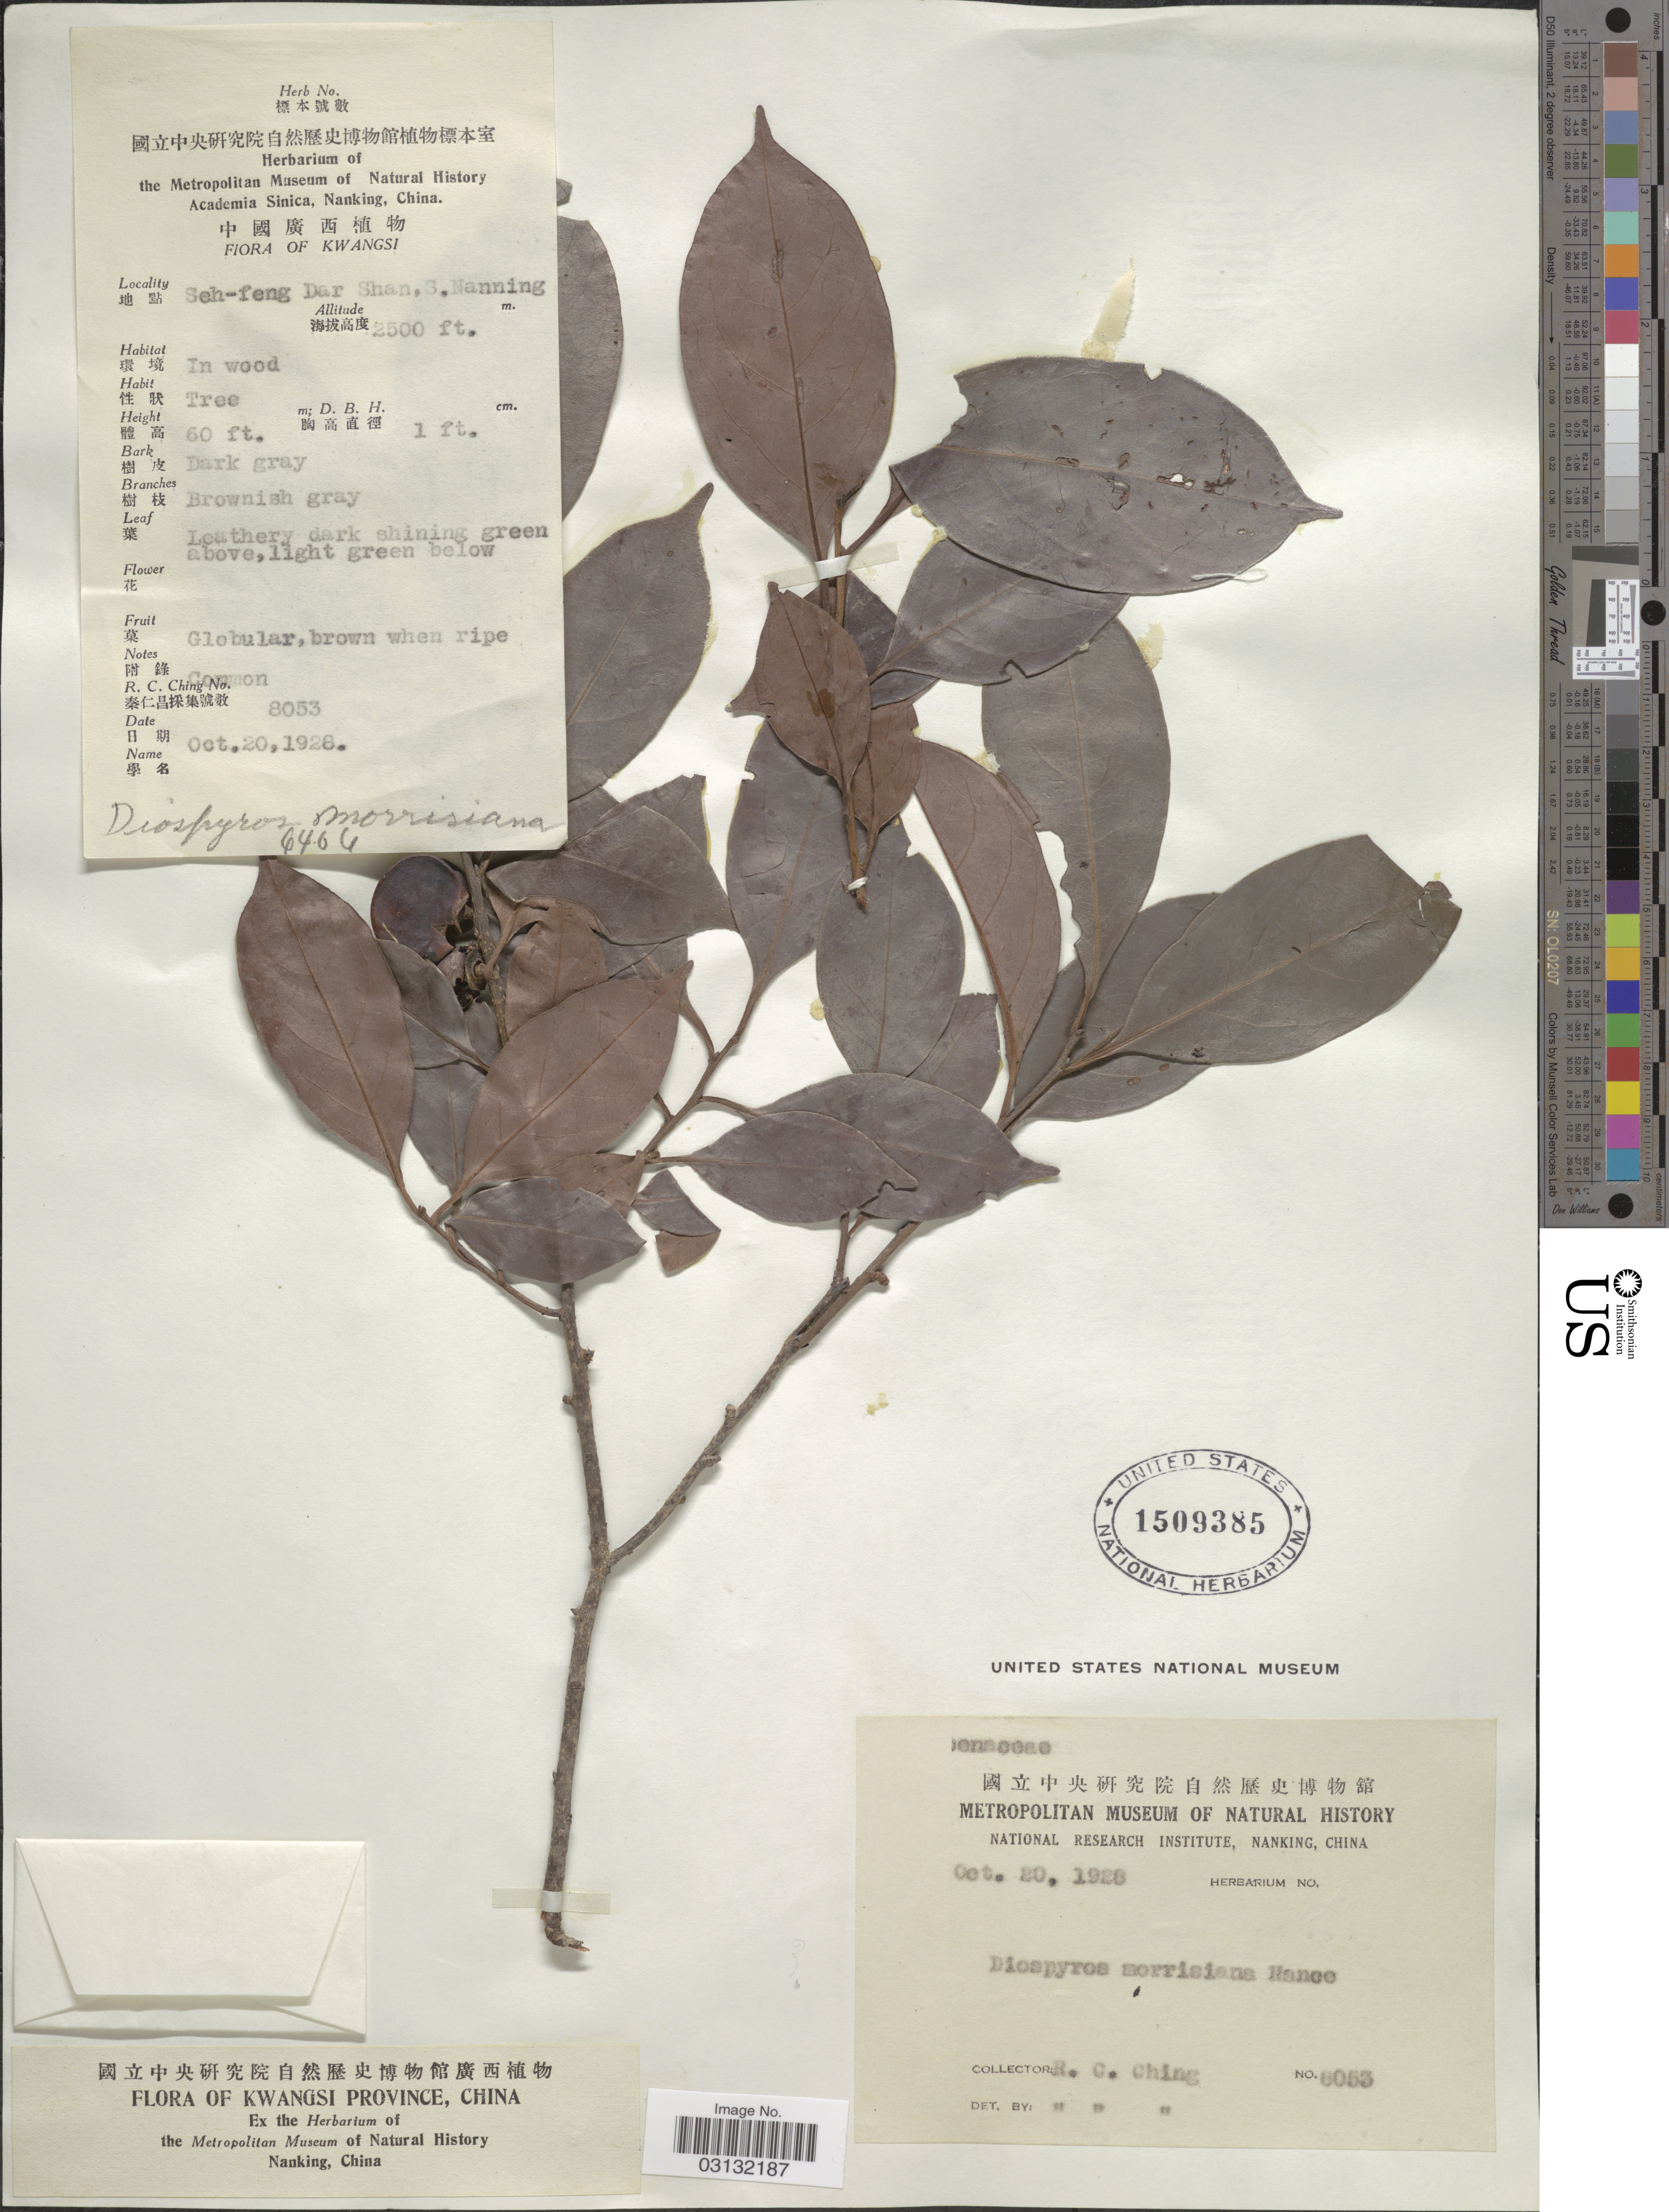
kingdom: Plantae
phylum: Tracheophyta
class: Magnoliopsida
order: Ericales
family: Ebenaceae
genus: Diospyros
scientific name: Diospyros morrisiana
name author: Hance in Walp.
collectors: R. C. Ching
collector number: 8053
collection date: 1928-10-20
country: China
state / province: Guangxi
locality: Kwangsi Province, Seh-feng Dar Shan, S. Nanning.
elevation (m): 762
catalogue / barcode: US 1509385